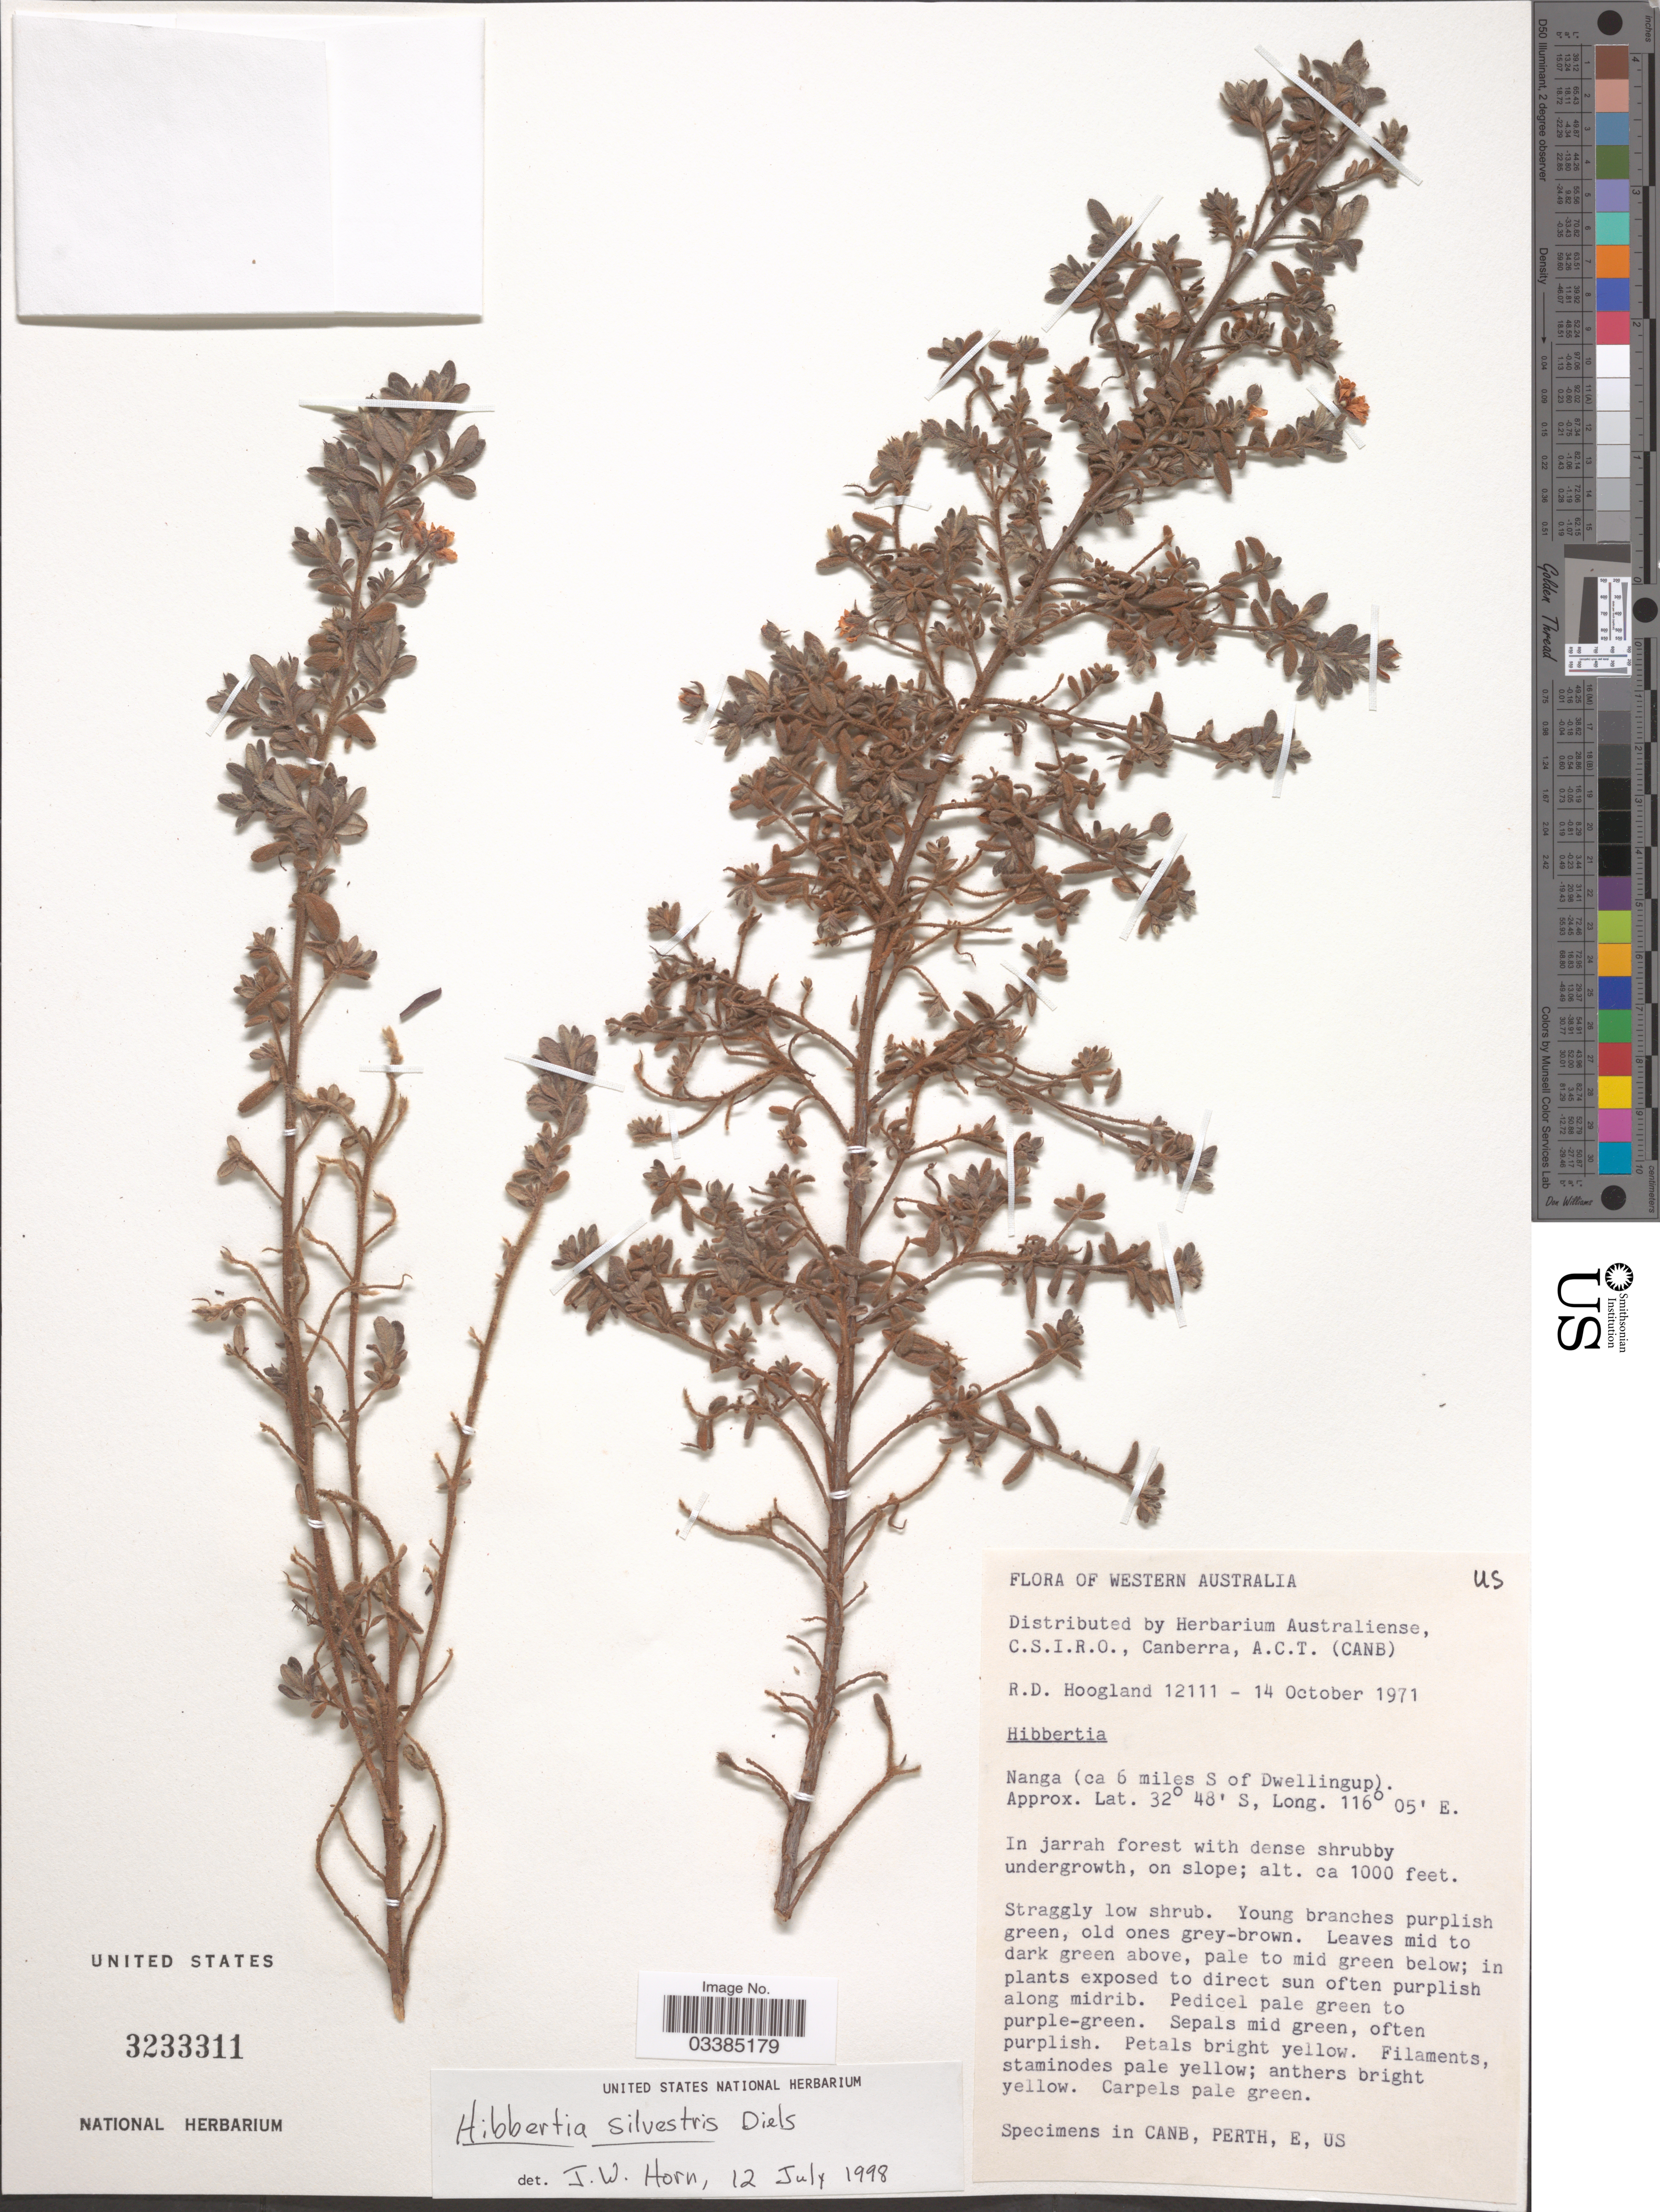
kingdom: Plantae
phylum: Tracheophyta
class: Magnoliopsida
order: Dilleniales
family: Dilleniaceae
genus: Hibbertia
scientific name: Hibbertia silvestris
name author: Diels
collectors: R. D. Hoogland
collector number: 12111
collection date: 1971-10-14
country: Australia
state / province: Western Australia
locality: Nanga (ca 6 miles S of Dwellingup).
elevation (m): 305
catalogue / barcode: US 3233311